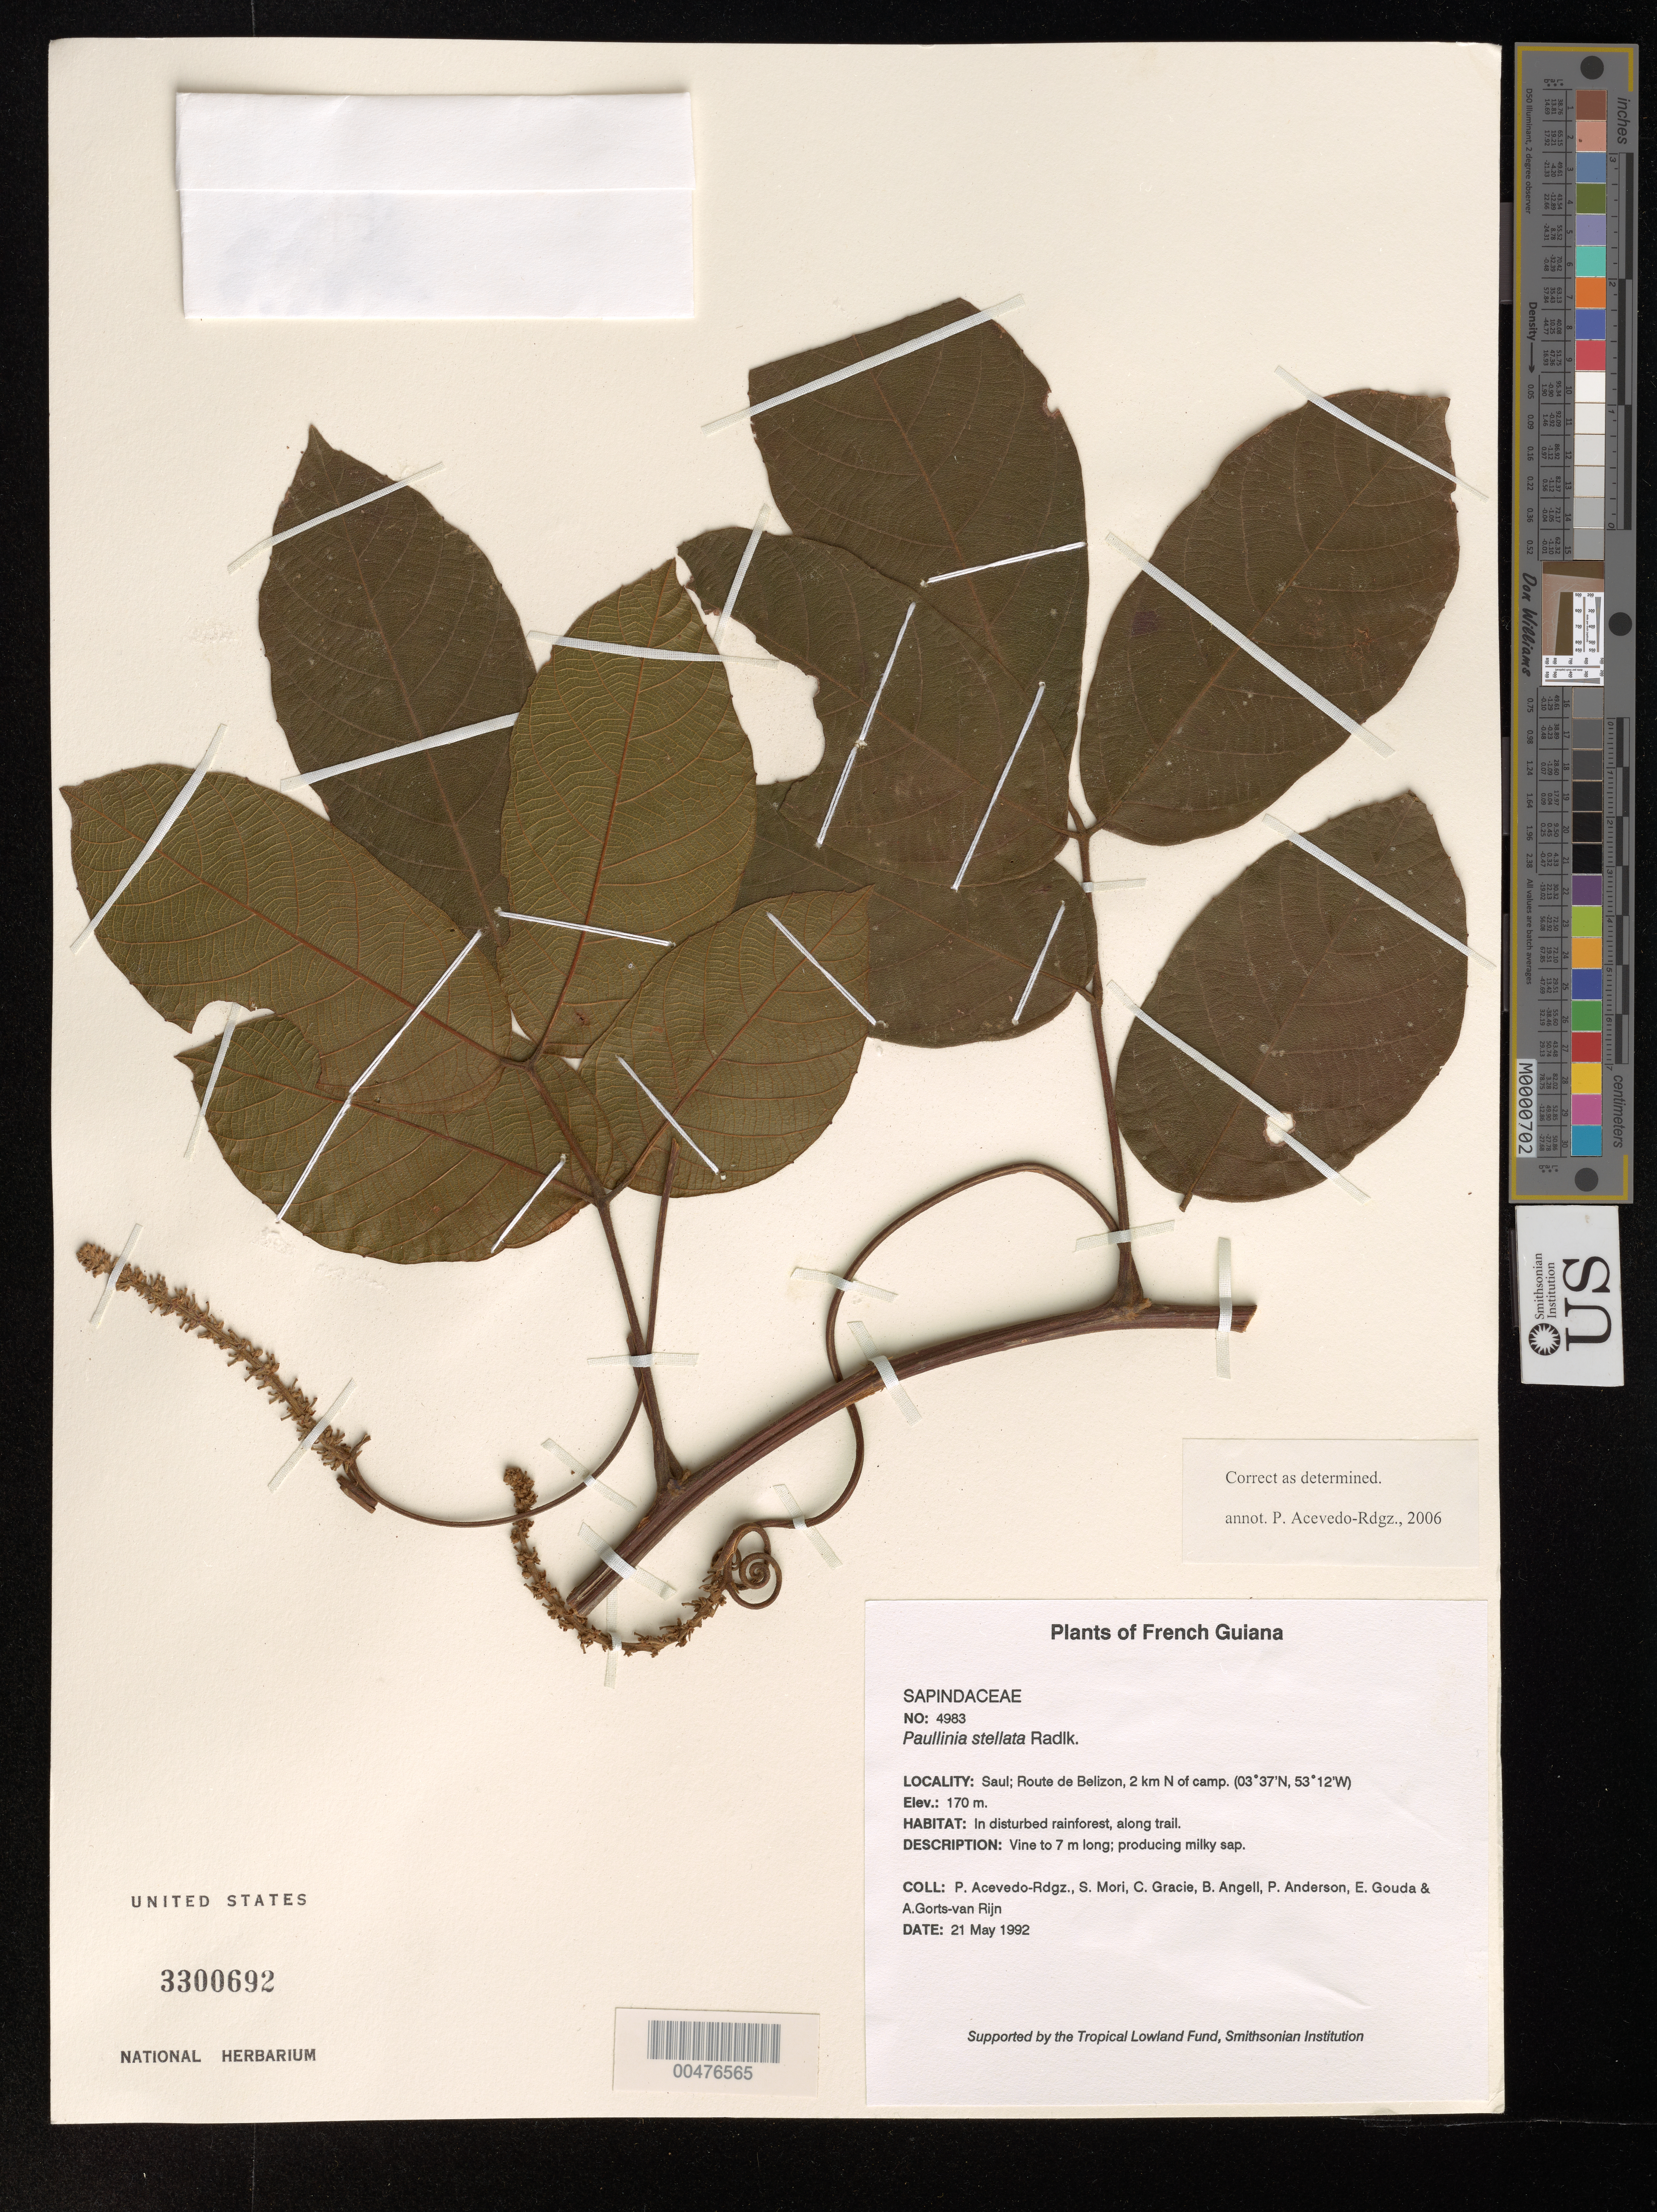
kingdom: Plantae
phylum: Tracheophyta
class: Magnoliopsida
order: Sapindales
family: Sapindaceae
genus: Paullinia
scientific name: Paullinia stellata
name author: Radlk.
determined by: Acevedo-Rodríguez, P., (BOT), Smithsonian Institution - National Museum of Natural History (UNITED STATES)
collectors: P. Acevedo-Rodr., S. Mori, C. A. Gracie, Bobbi Angell, P. Anderson, E. J. Gouda & A. .R. A. Görts-van Rijn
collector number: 4983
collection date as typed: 21 May 1992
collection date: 1992-05-21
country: French Guiana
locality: Saul; Route de Belizon, 2 km N of camp.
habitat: In disturbed rainforest, along trail.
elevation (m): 170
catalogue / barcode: US 3300692